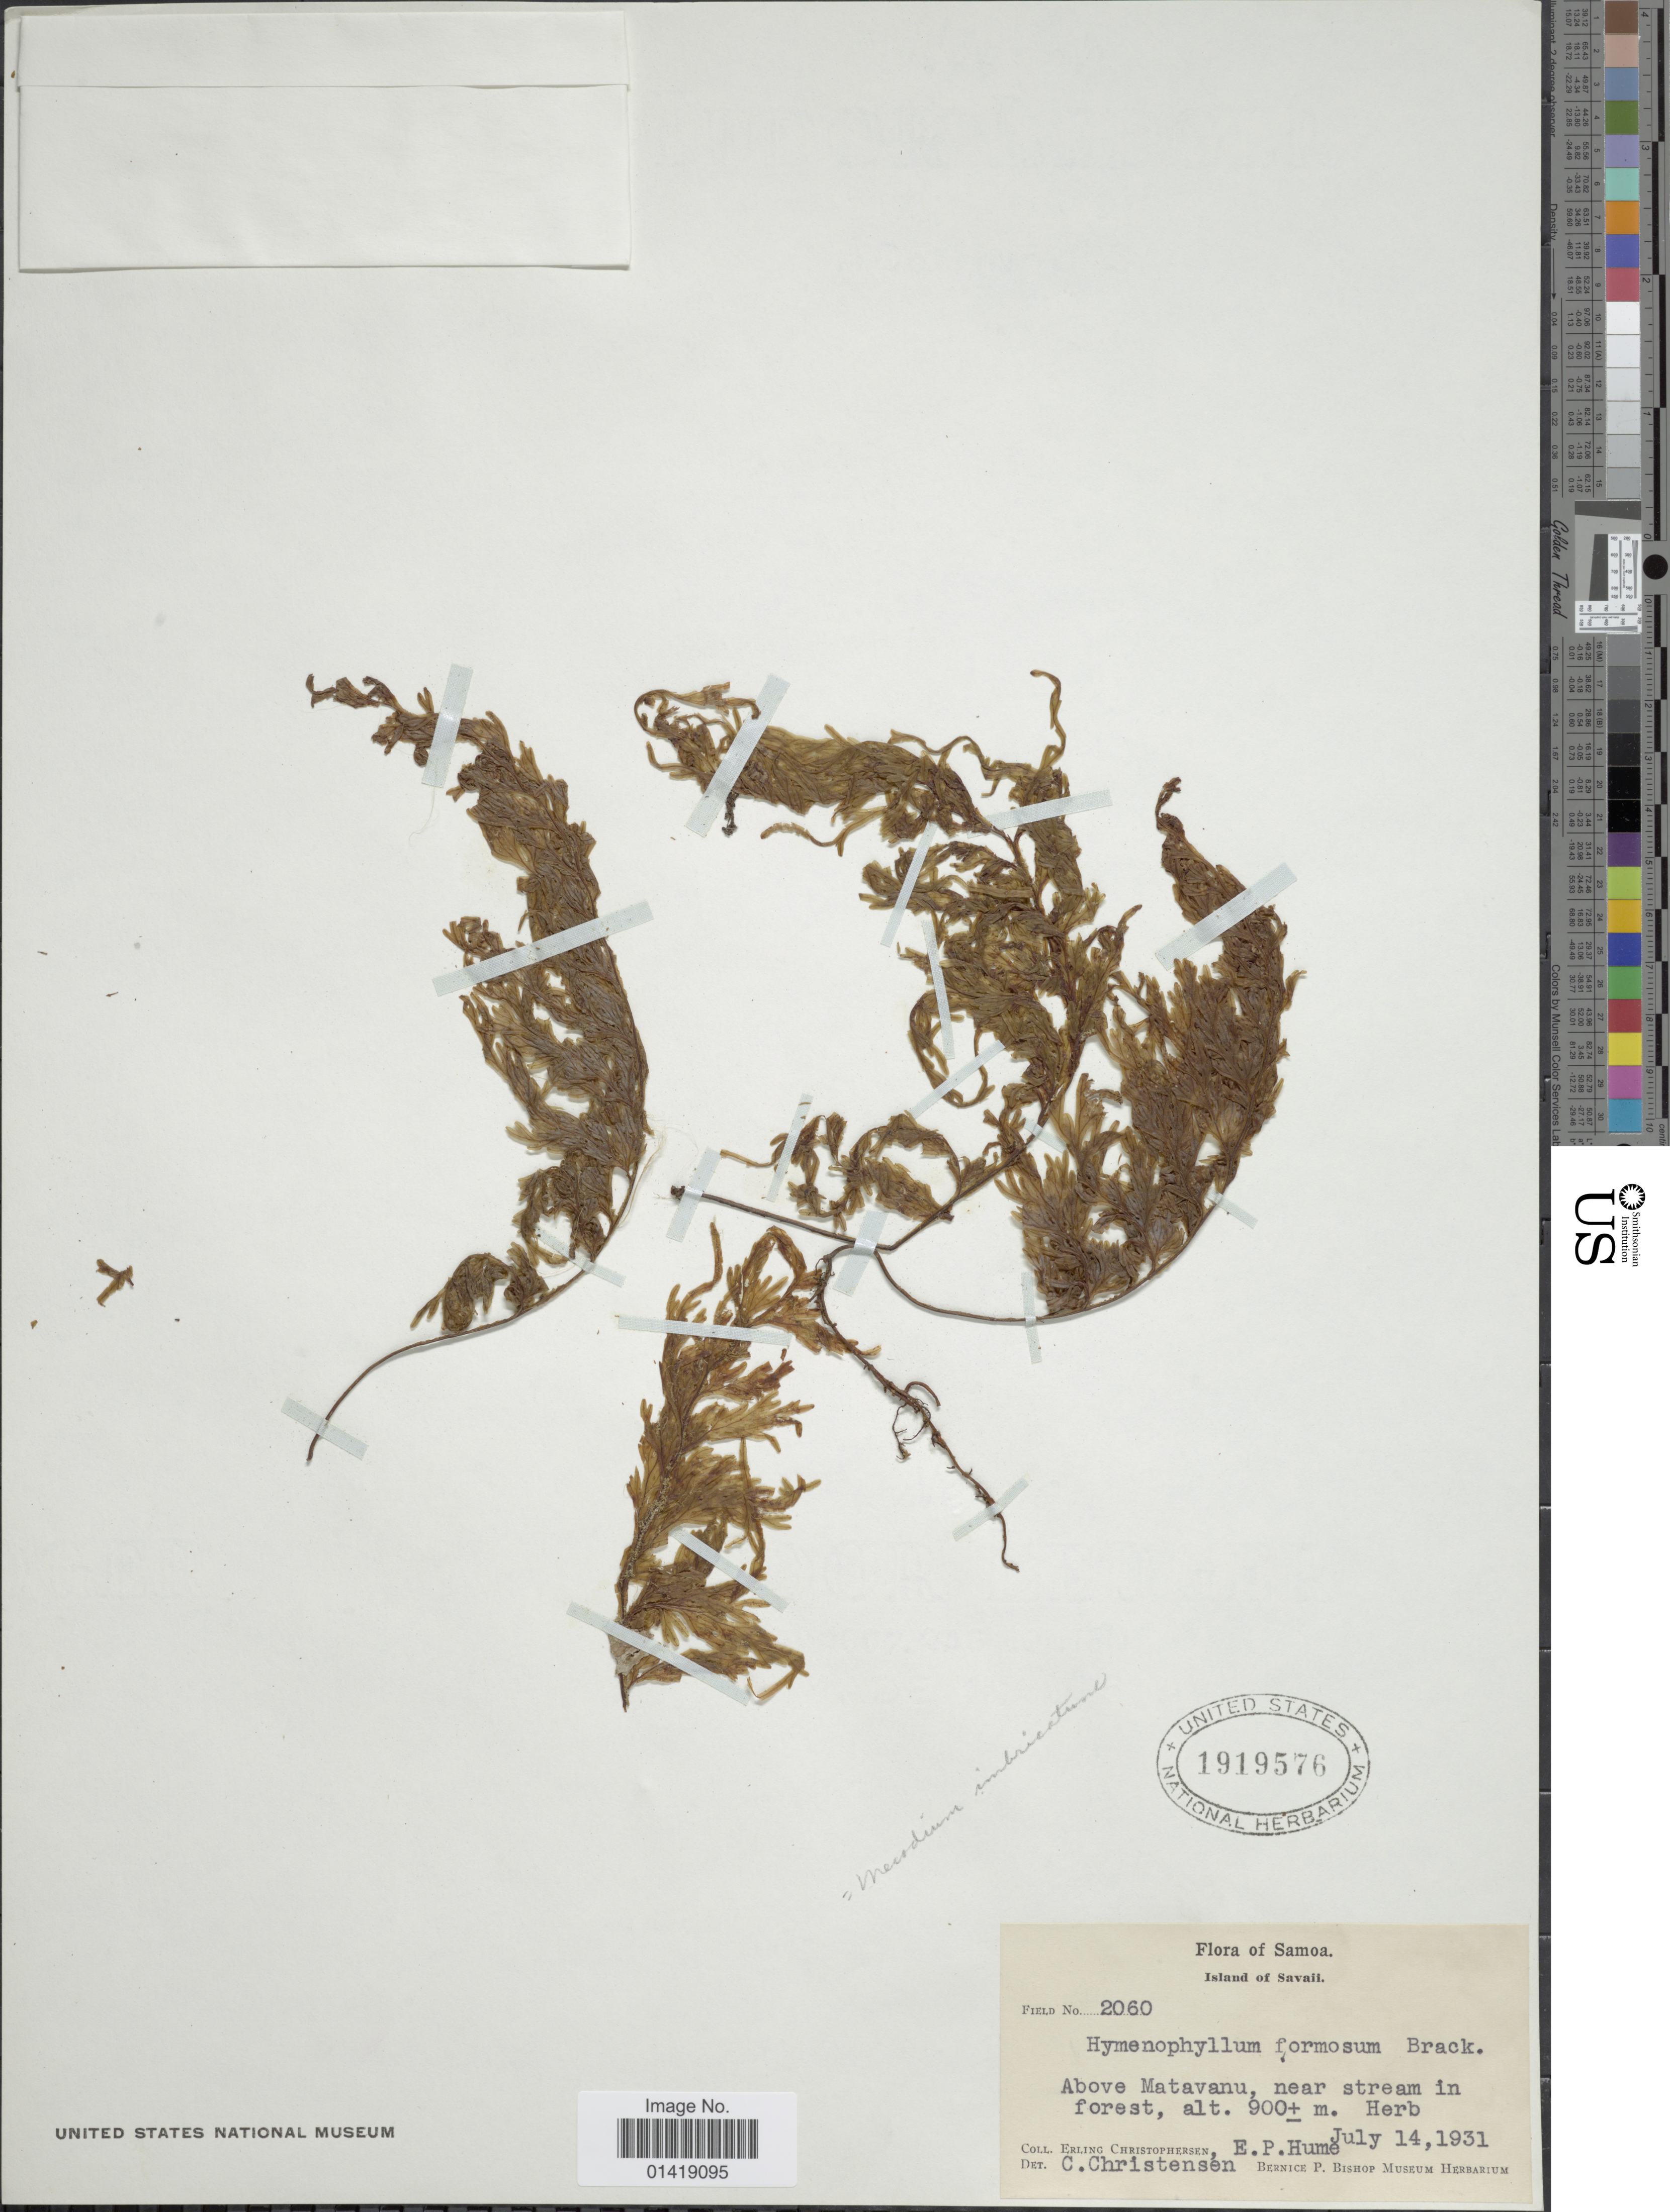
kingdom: Plantae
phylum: Tracheophyta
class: Polypodiopsida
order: Hymenophyllales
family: Hymenophyllaceae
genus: Hymenophyllum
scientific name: Hymenophyllum imbricatum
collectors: E. Christophersen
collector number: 2060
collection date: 1931-07-14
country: Samoa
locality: Island of Savai above Matavanu, near stream in forest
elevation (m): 900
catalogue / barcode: US 1919576